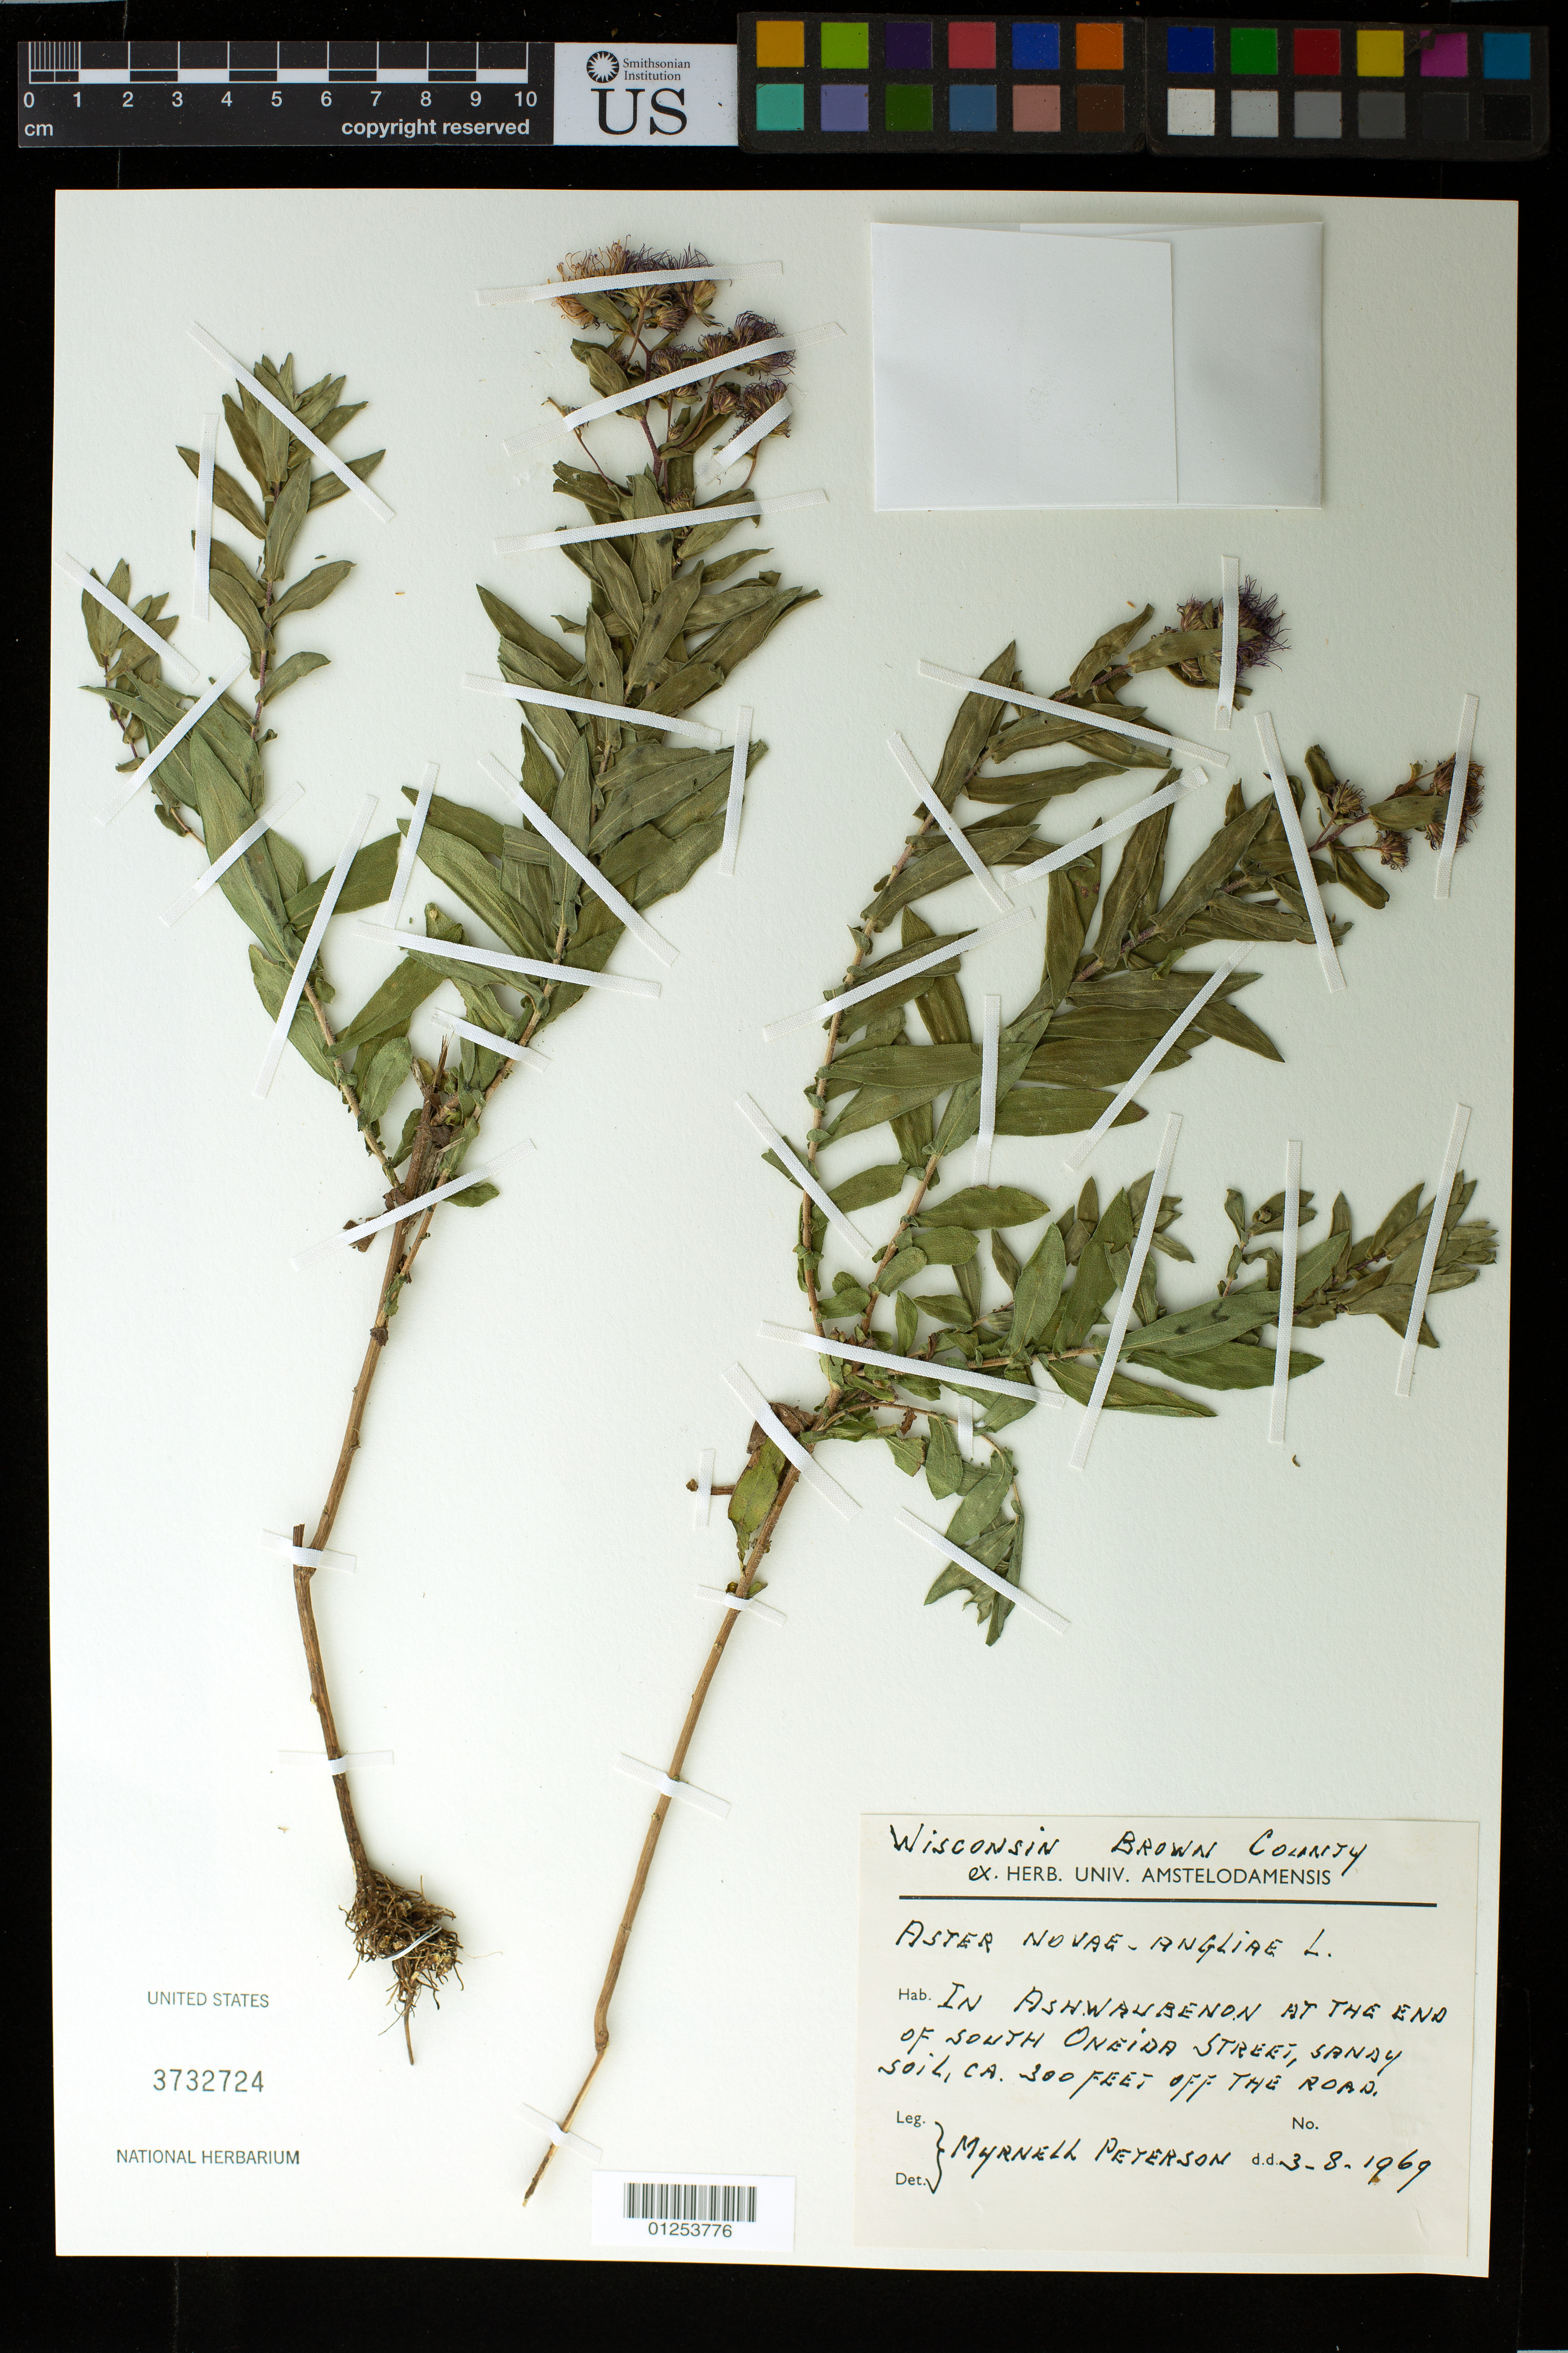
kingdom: Plantae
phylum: Tracheophyta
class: Magnoliopsida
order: Asterales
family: Asteraceae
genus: Symphyotrichum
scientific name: Symphyotrichum novae-angliae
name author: (L.) G.L. Nesom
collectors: M. Peterson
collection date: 1969-08-03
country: United States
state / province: Wisconsin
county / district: Winnebago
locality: In Ashwaubenon at the end of South Oneioa Street.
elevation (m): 91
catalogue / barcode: US 3732724